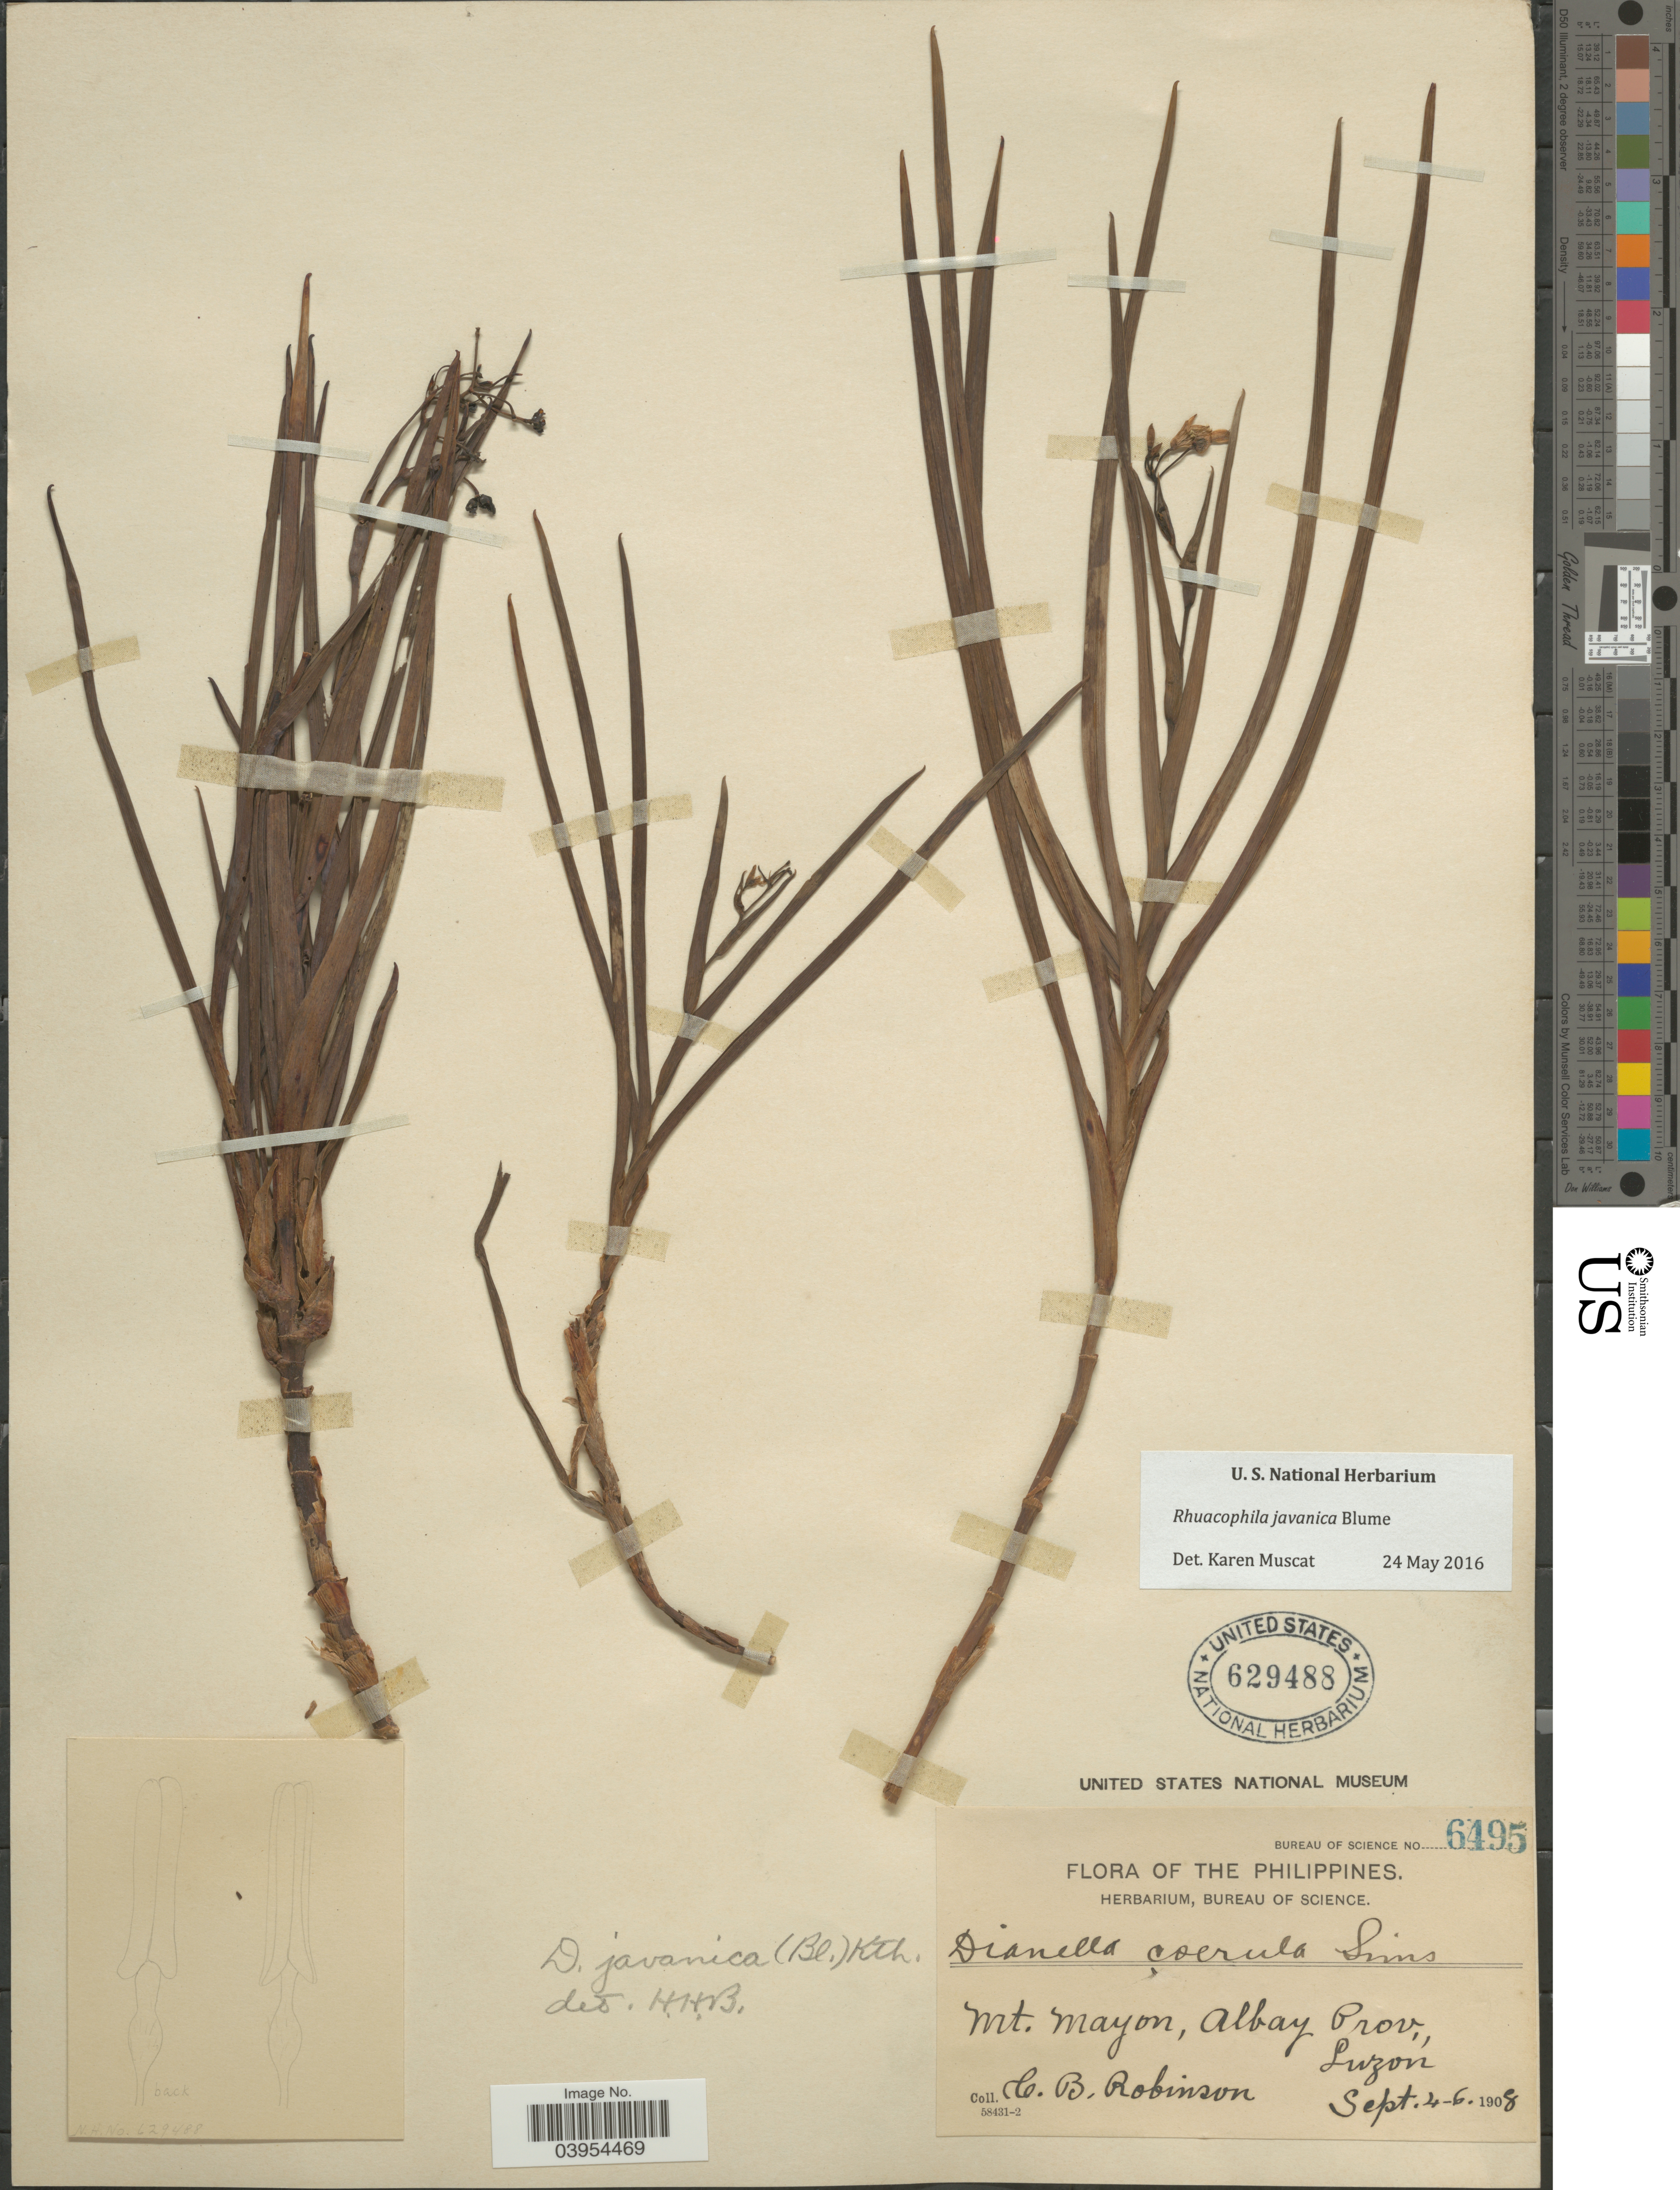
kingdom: Plantae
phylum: Tracheophyta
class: Liliopsida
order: Asparagales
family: Asphodelaceae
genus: Dianella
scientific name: Dianella javanica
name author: Blume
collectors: C. Robinson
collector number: Bureau of Science 6495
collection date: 1908-09-04/1908-09-06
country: Philippines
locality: Mt. Mayon, Albay Prov., Luzon.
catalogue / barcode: US 629488